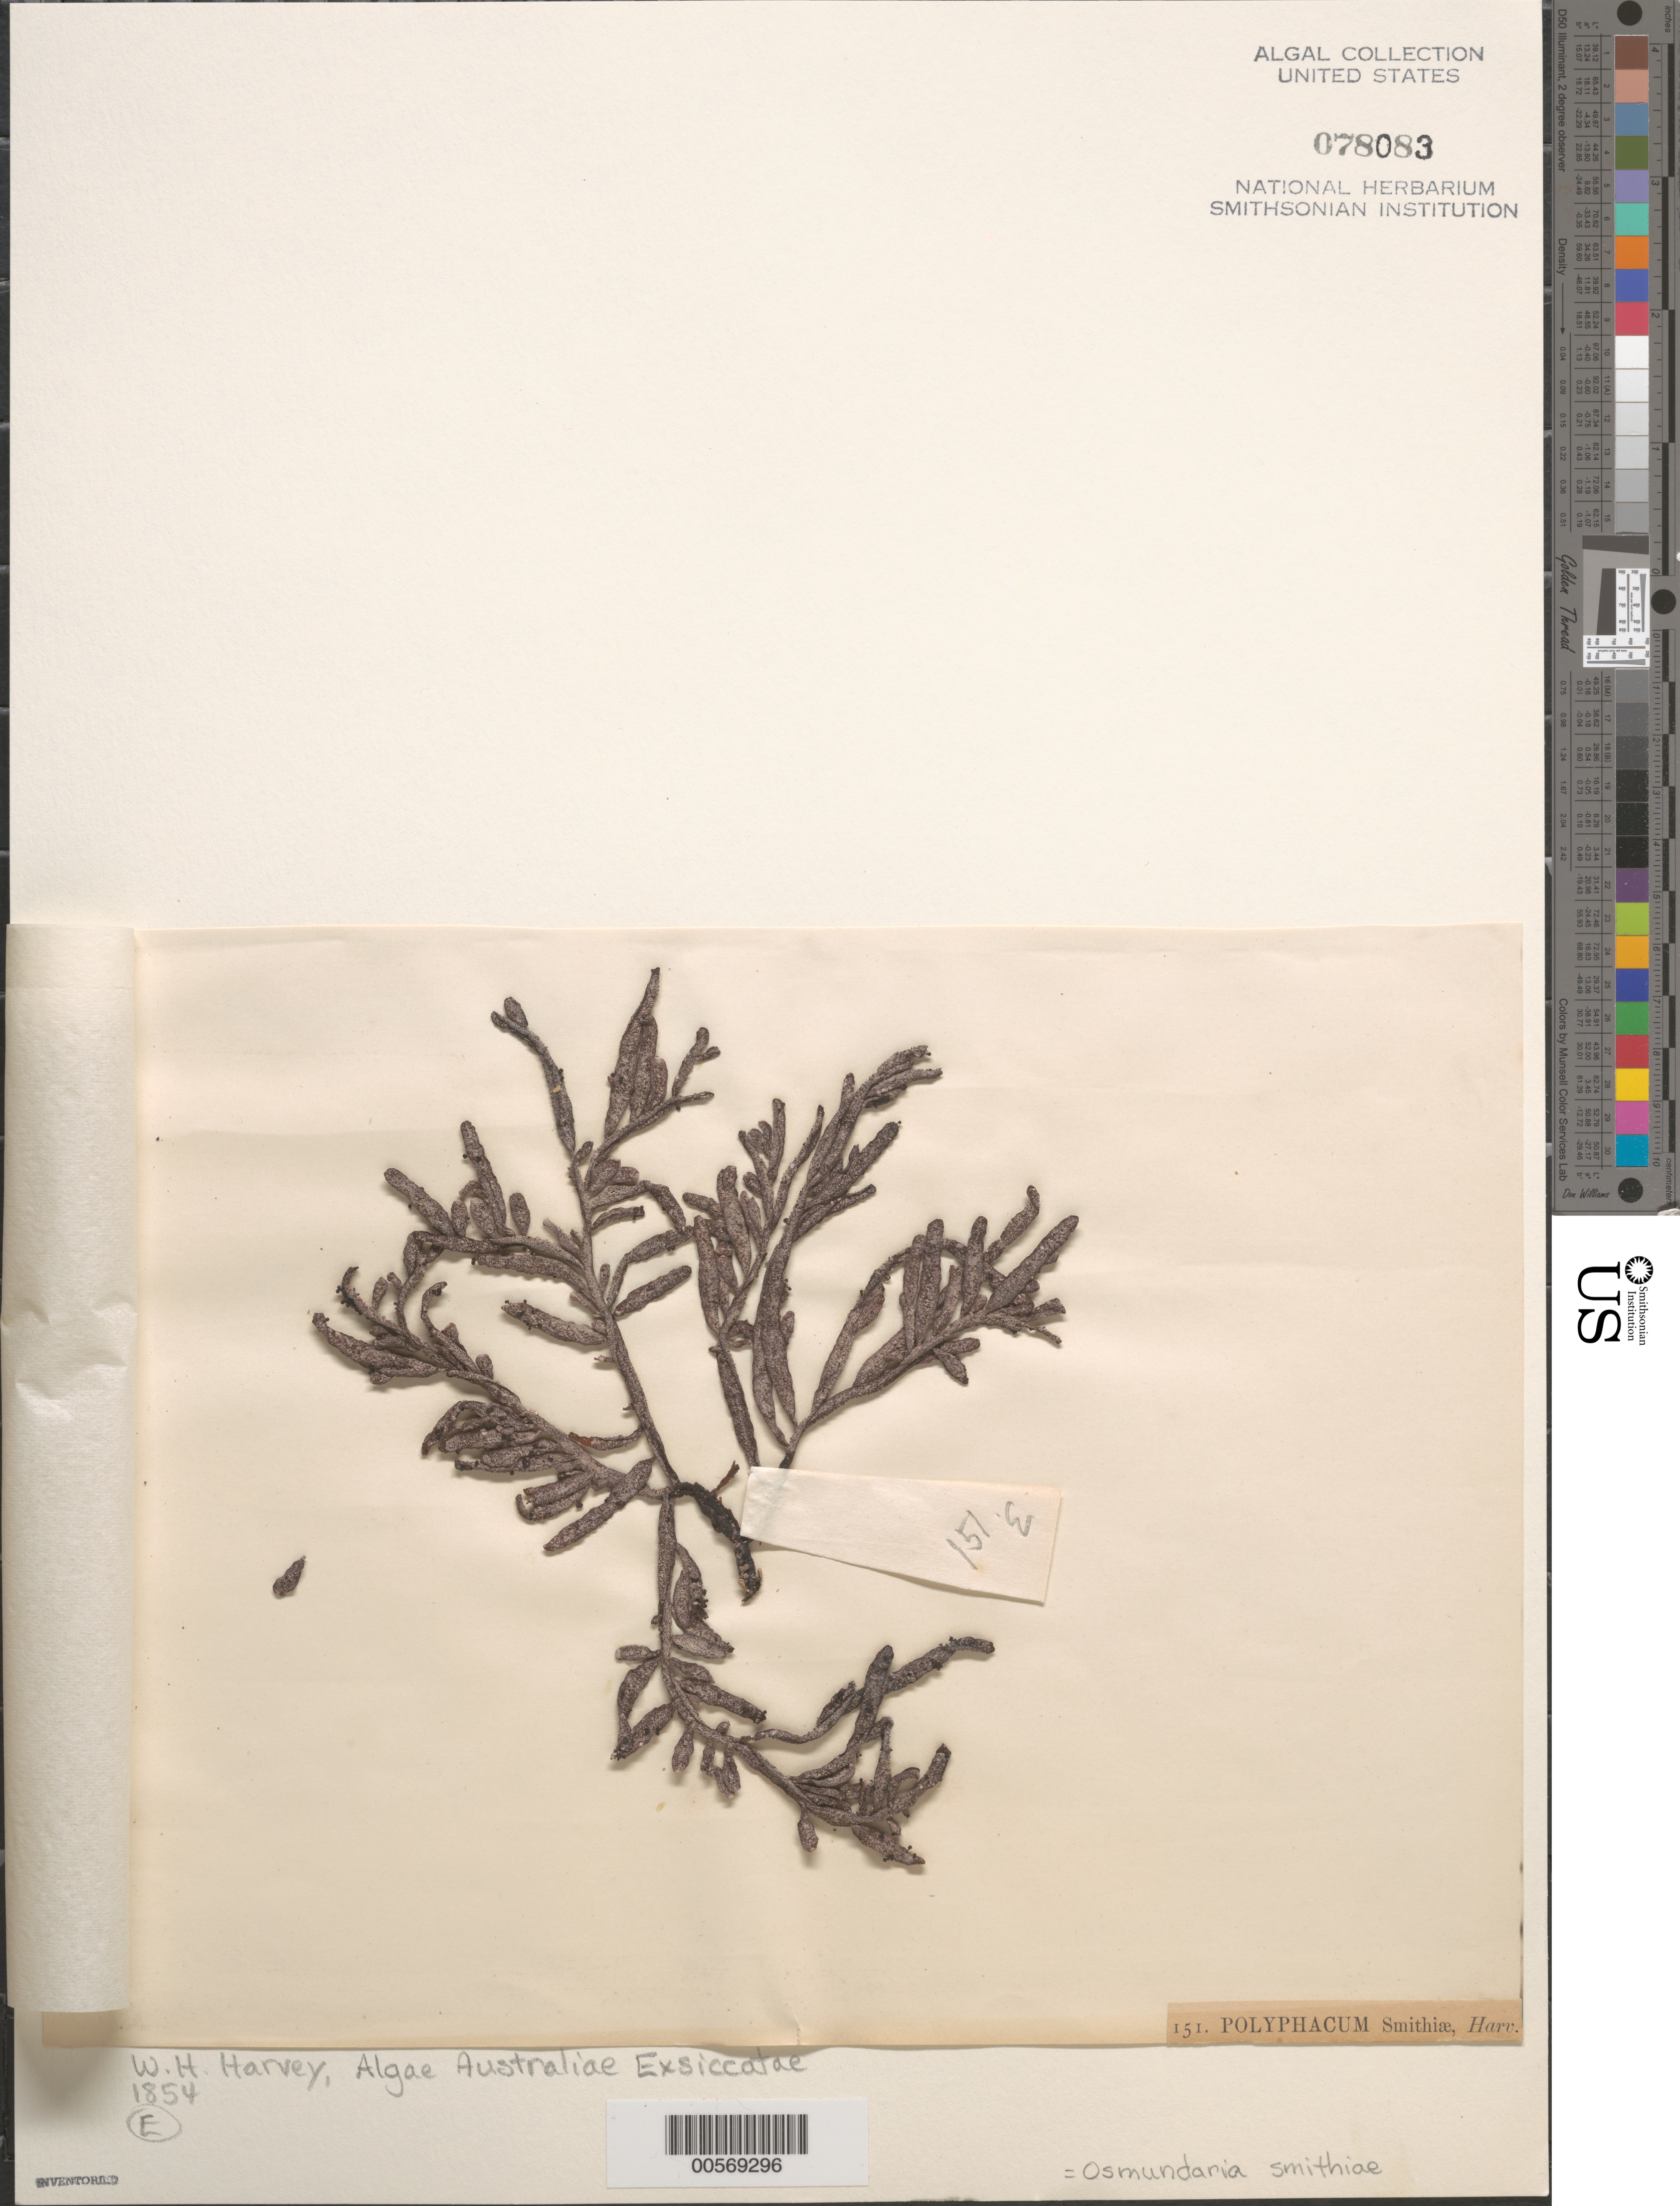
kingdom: Plantae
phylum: Rhodophyta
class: Florideophyceae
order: Ceramiales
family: Rhodomelaceae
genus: Epiglossum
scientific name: Epiglossum smithiae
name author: (Hooker f. & Harvey) Kütz.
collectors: W. Harvey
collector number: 151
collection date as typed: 1854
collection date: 1854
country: Australia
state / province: Western Australia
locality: Princess Royal Harbor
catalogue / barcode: US 78083